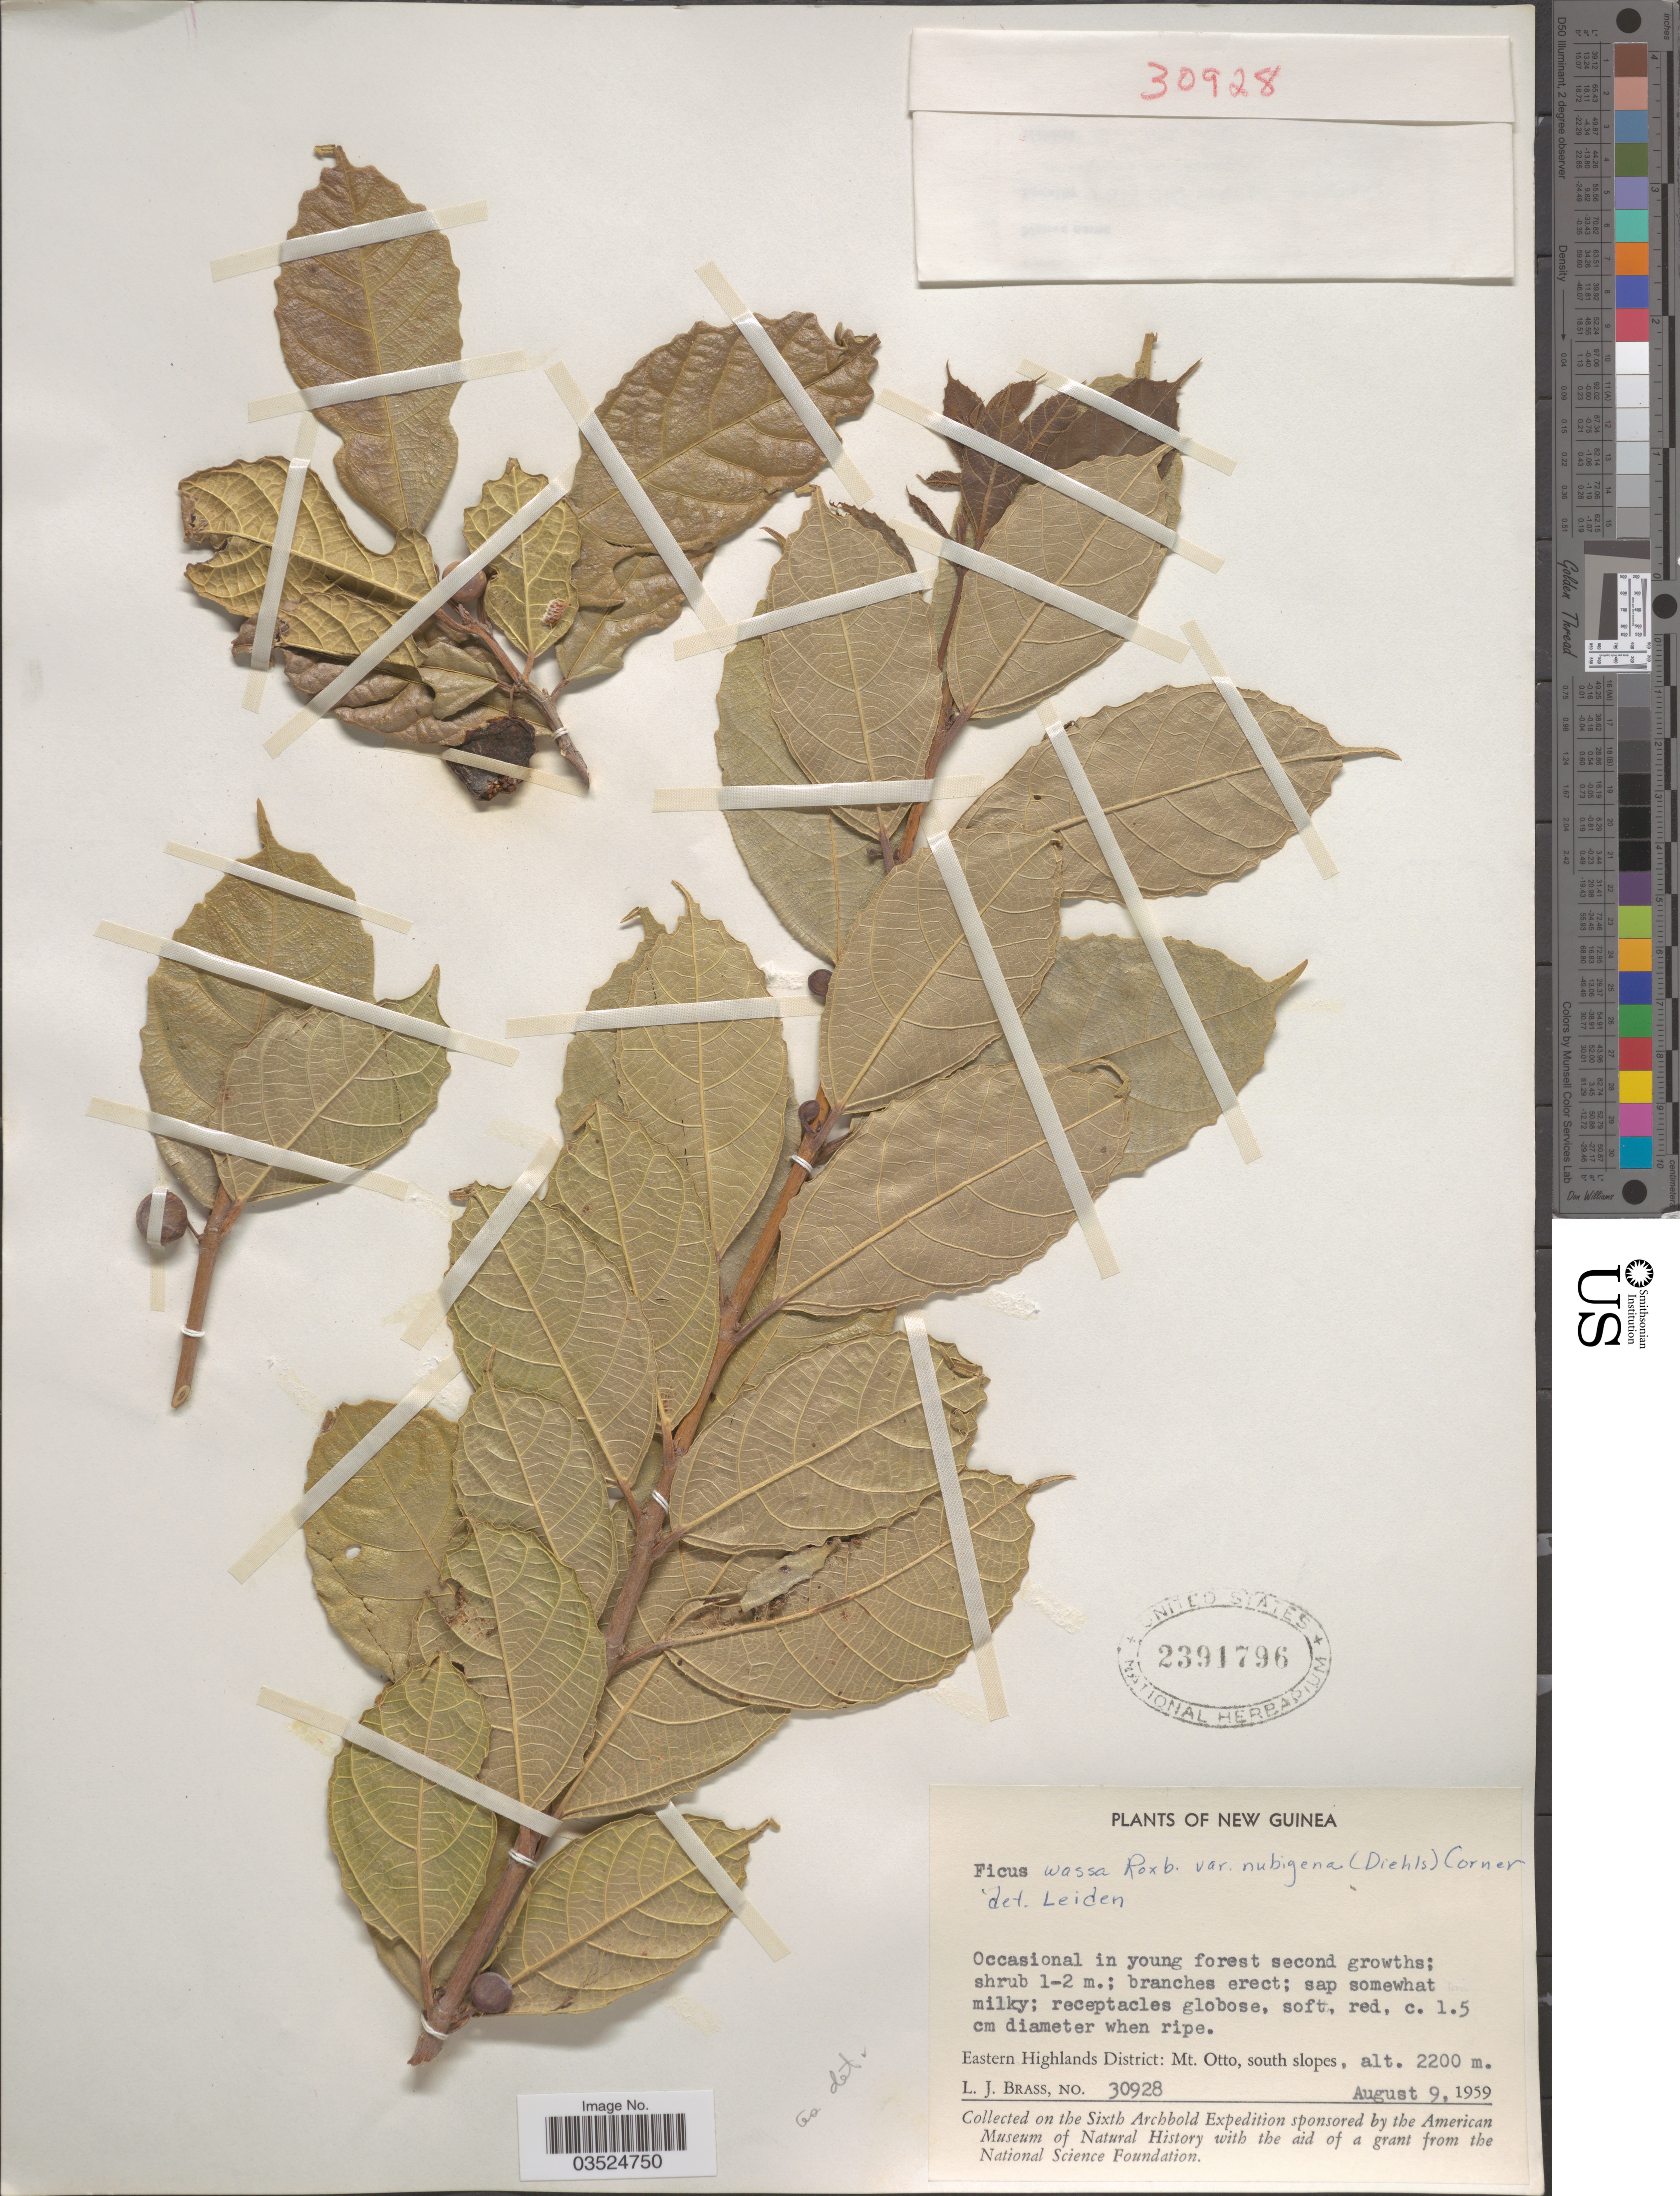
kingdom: Plantae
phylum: Tracheophyta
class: Magnoliopsida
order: Rosales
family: Moraceae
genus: Ficus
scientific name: Ficus wassa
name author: Roxb.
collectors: L. J. Brass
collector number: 30928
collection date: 1959-08-09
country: Papua New Guinea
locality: New Guinea. Eastern Highlands District: Mt. Otto, south slopes.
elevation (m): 2200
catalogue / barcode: US 2391796